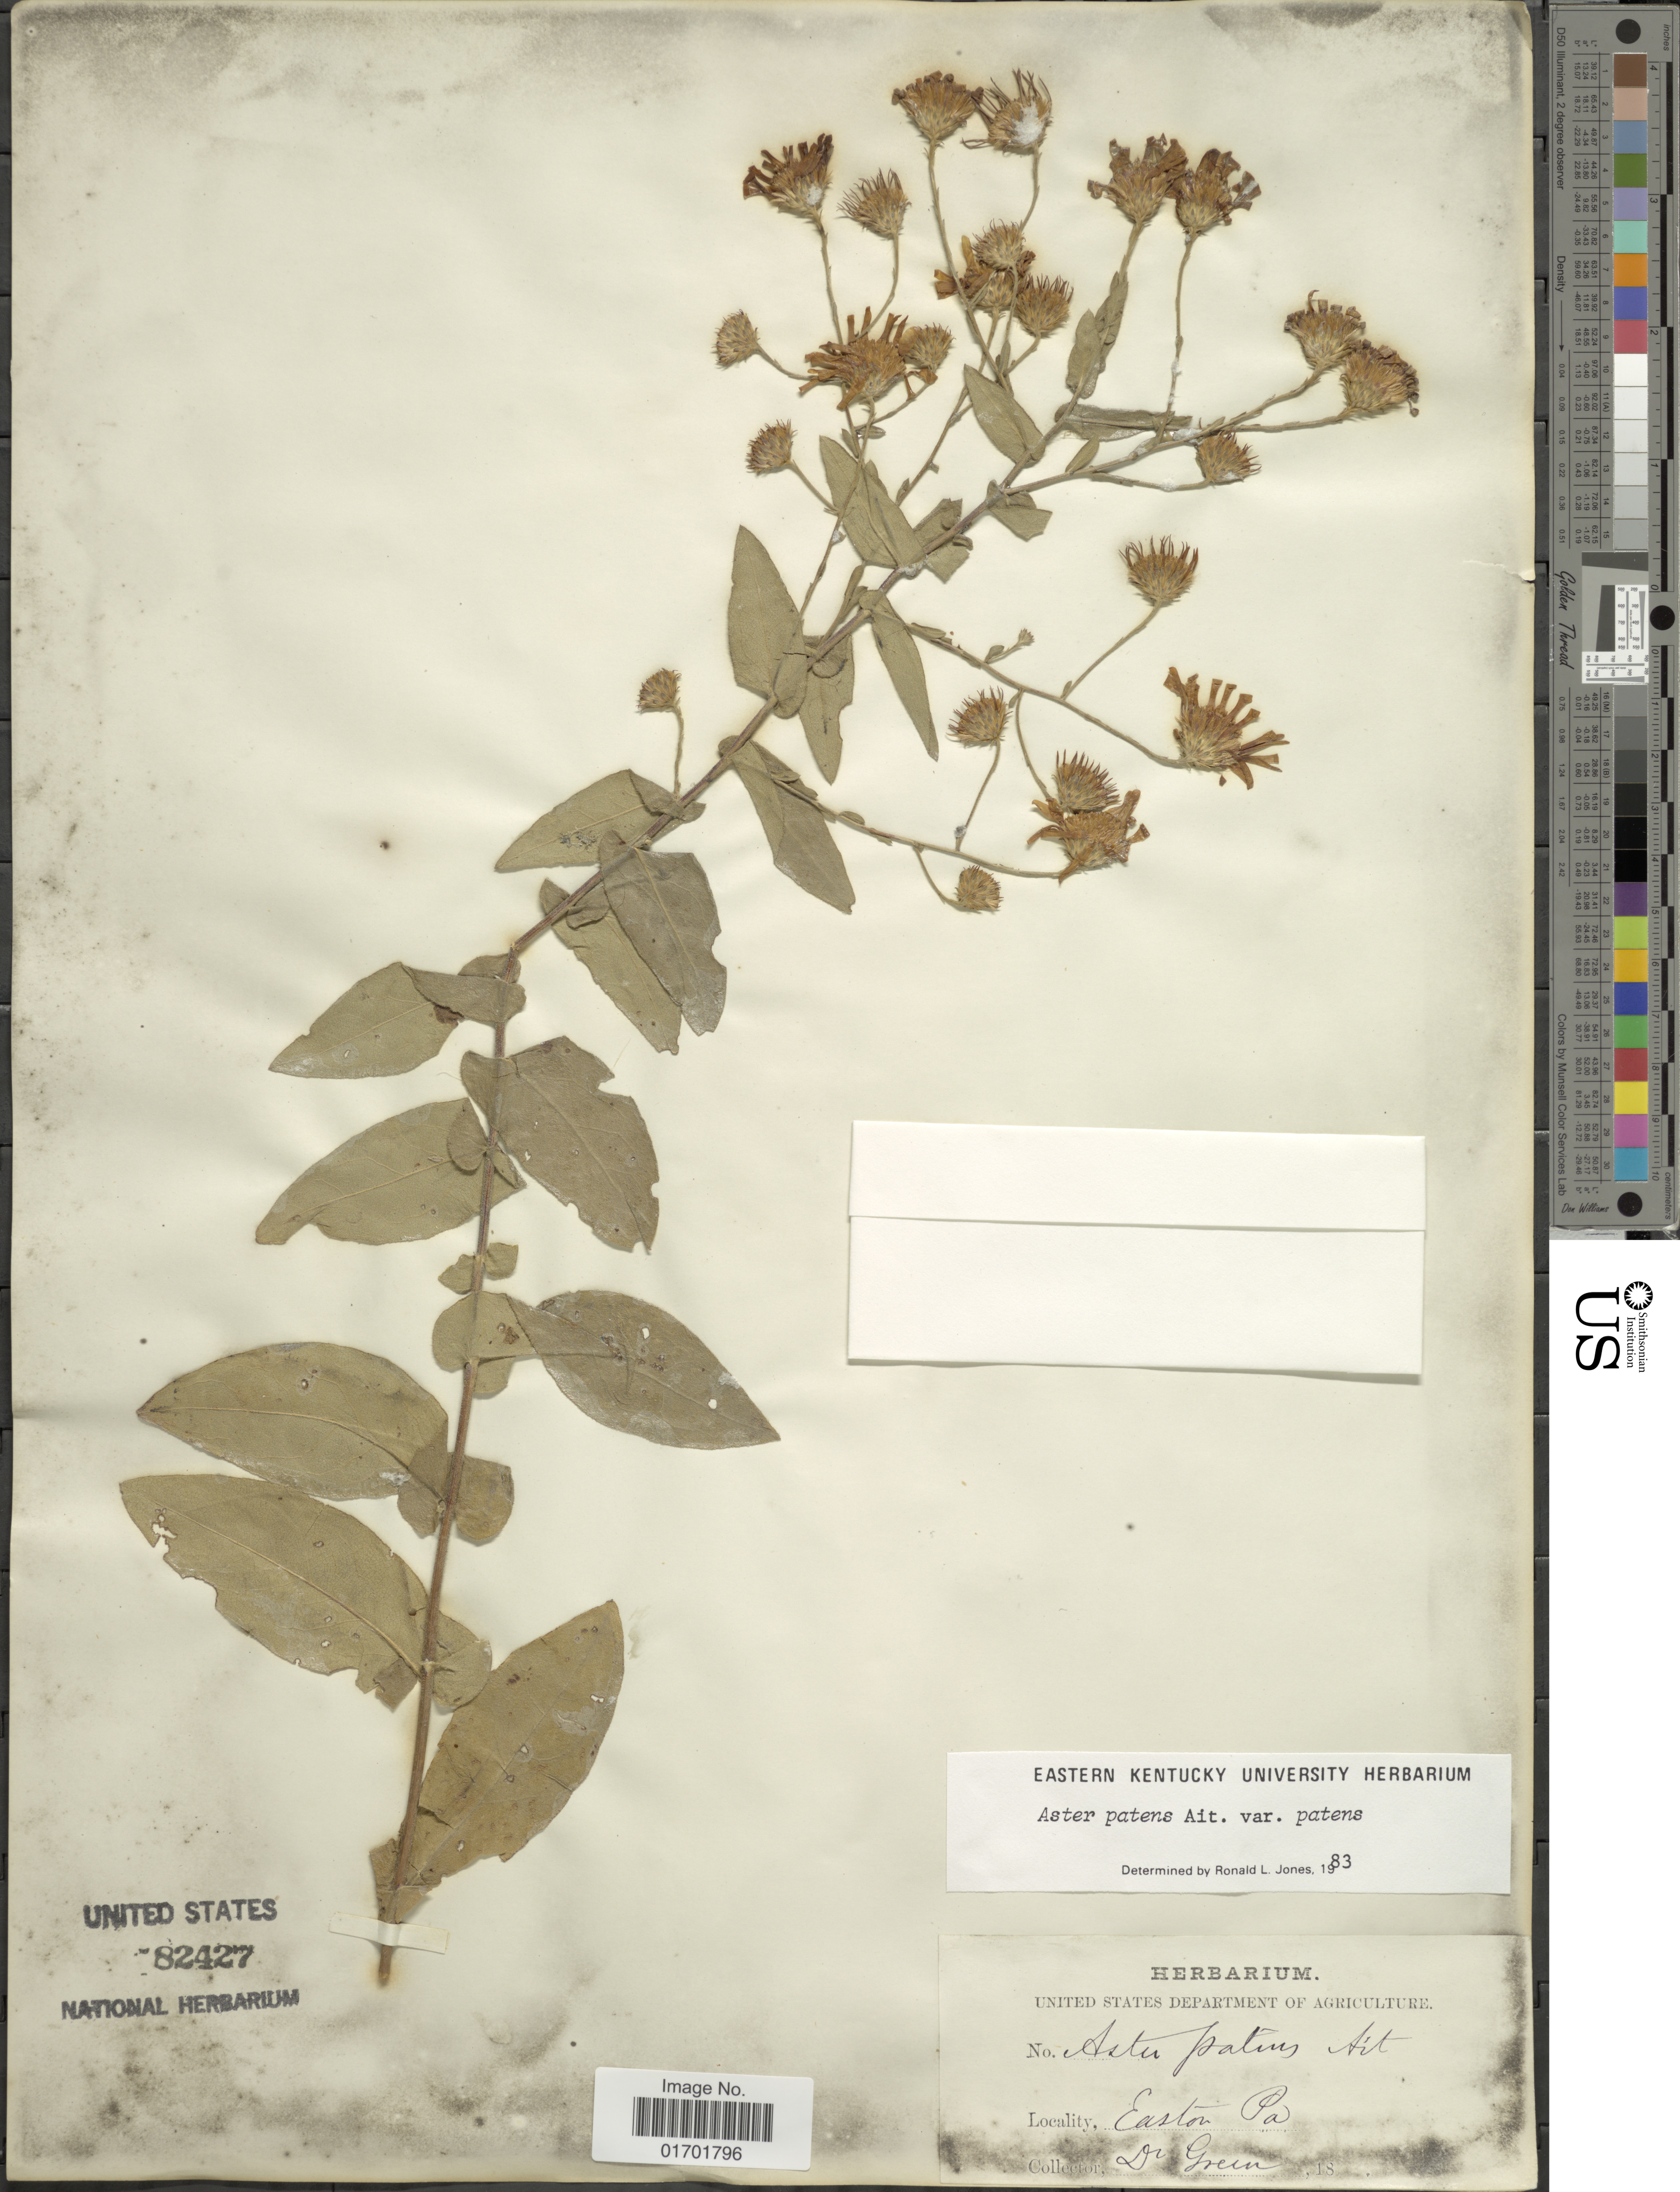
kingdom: Plantae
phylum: Tracheophyta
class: Magnoliopsida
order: Asterales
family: Asteraceae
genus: Symphyotrichum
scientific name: Symphyotrichum patens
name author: (Aiton) G.L. Nesom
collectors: Green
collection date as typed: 18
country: United States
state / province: Pennsylvania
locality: Easton.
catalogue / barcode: US 82427